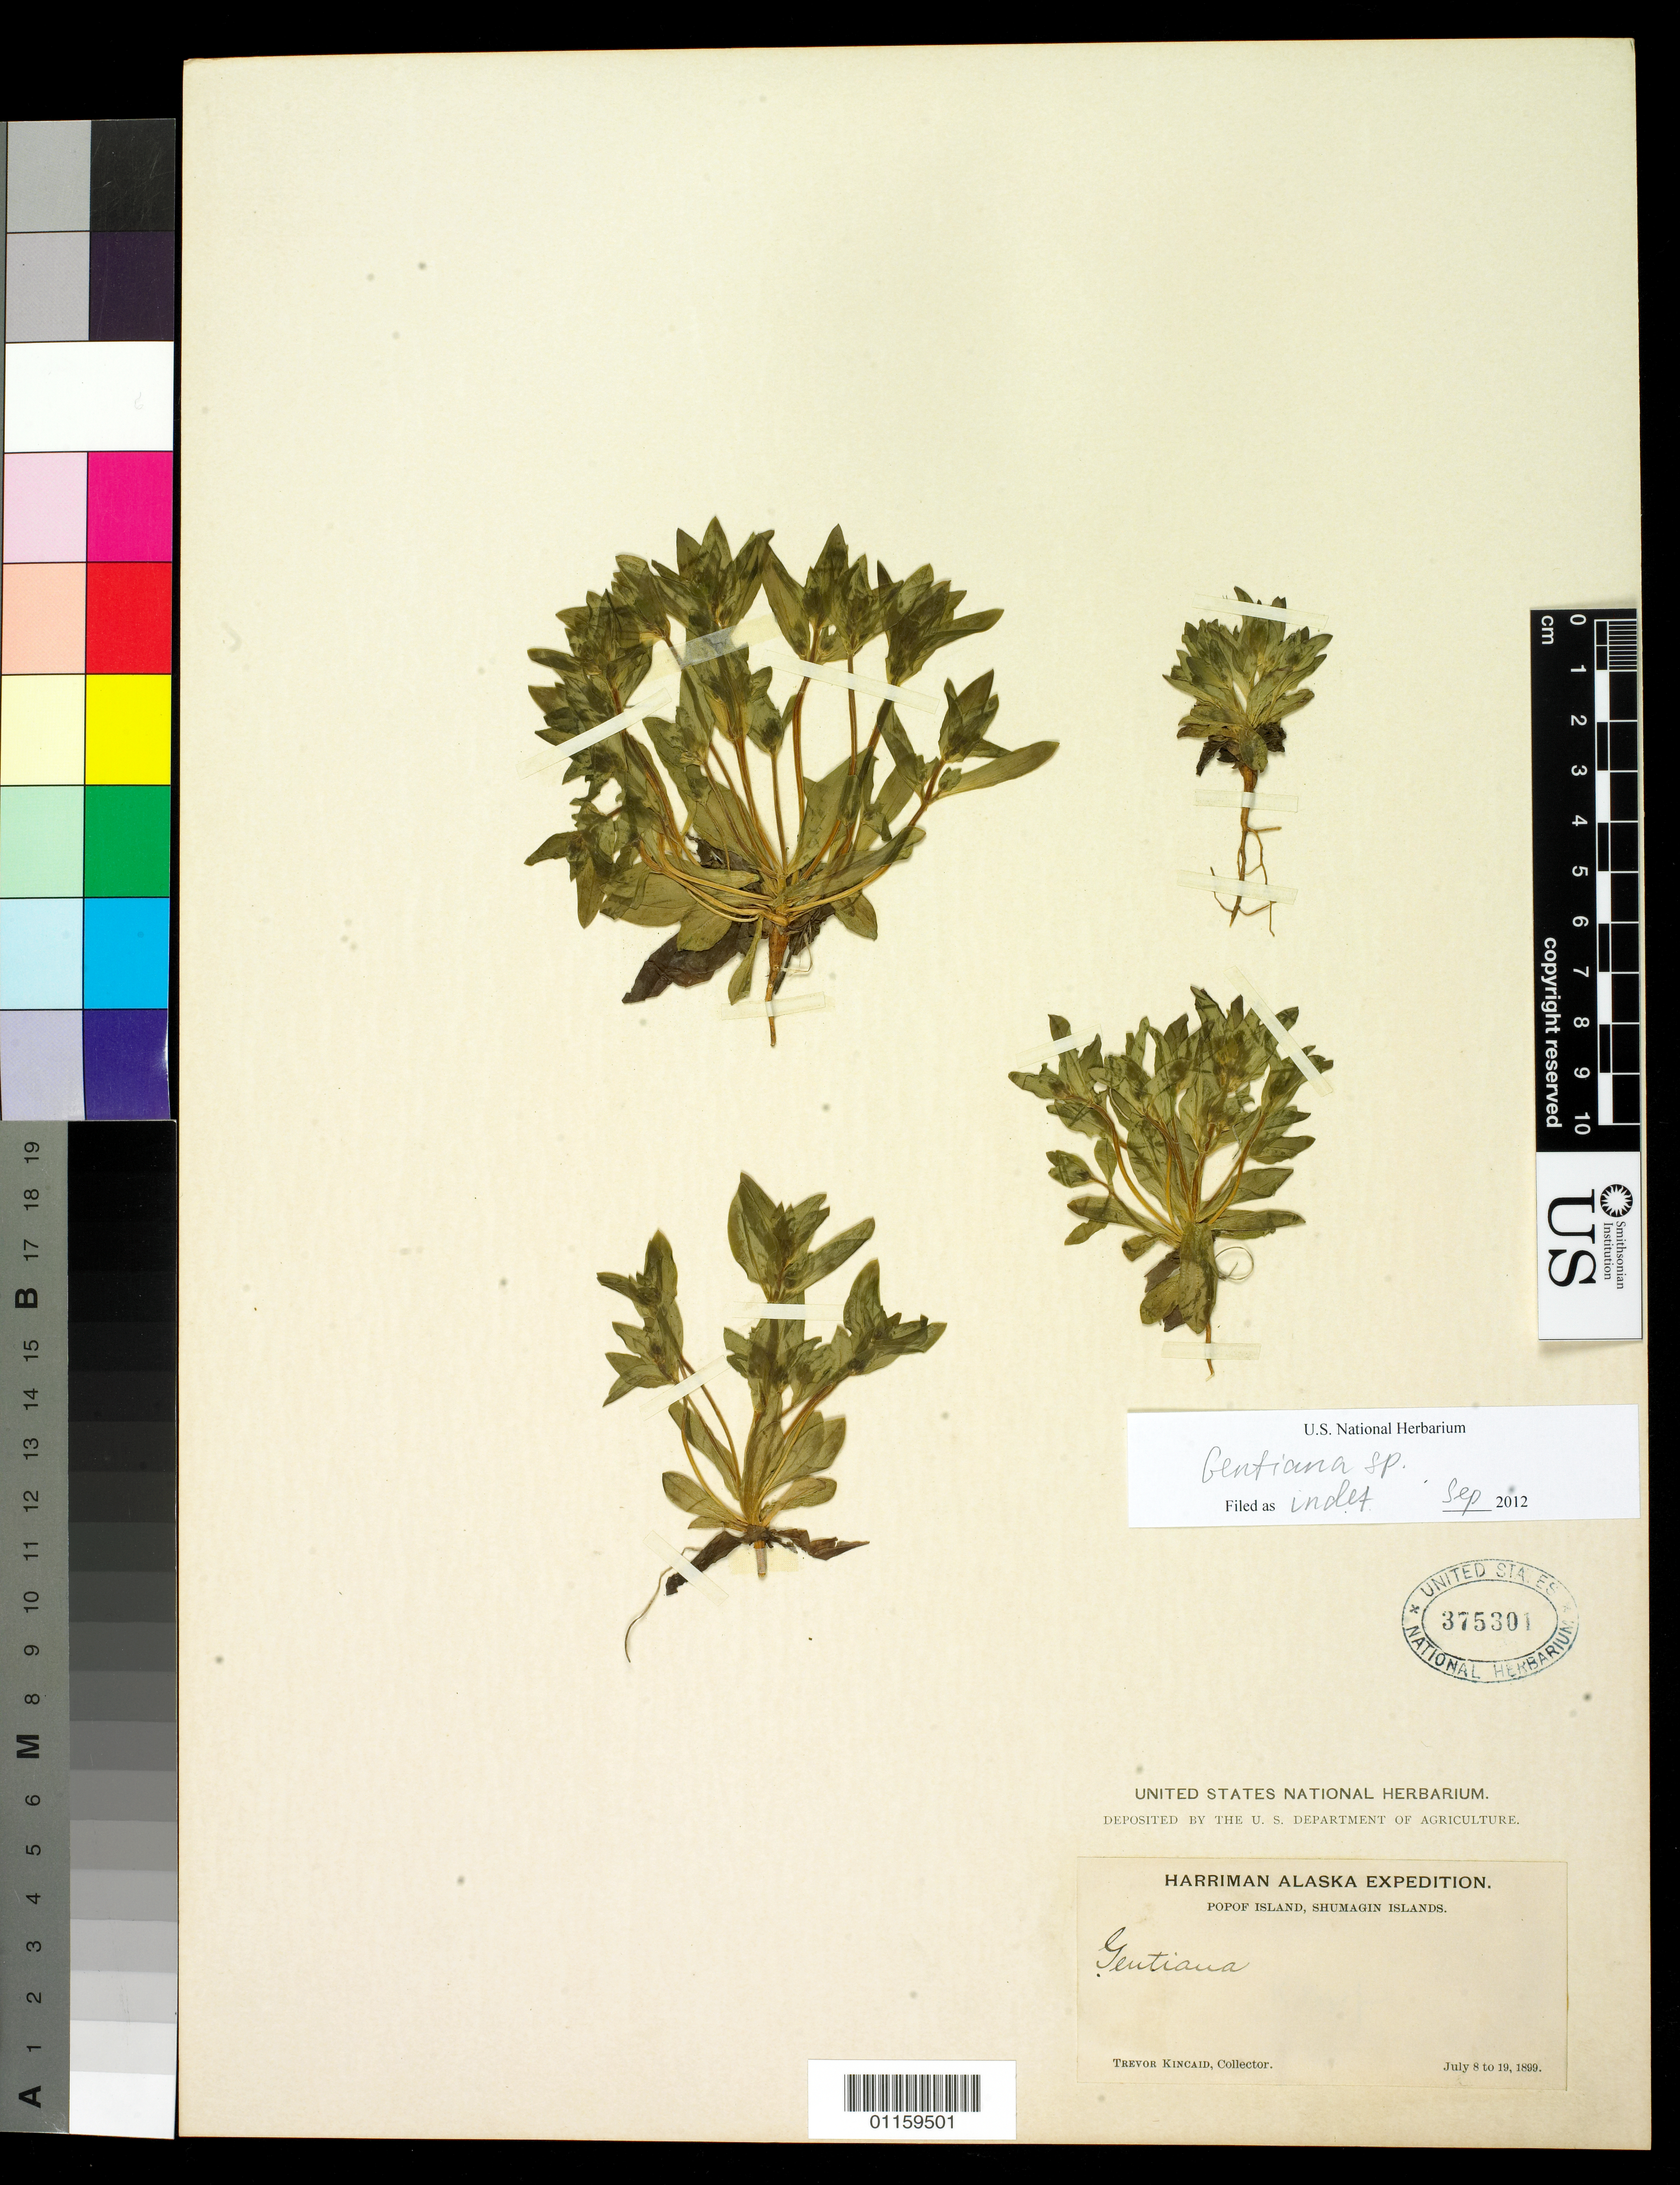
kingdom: Plantae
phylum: Tracheophyta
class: Magnoliopsida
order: Gentianales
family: Gentianaceae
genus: Gentiana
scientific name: Gentiana sp.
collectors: T. C. Kincaid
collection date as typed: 8 Jul 1899 to 19 Jul 1899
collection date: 1899-07-08/1899-07-19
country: United States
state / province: Alaska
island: Shulagin Islands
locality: Popof Island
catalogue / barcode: US 375301